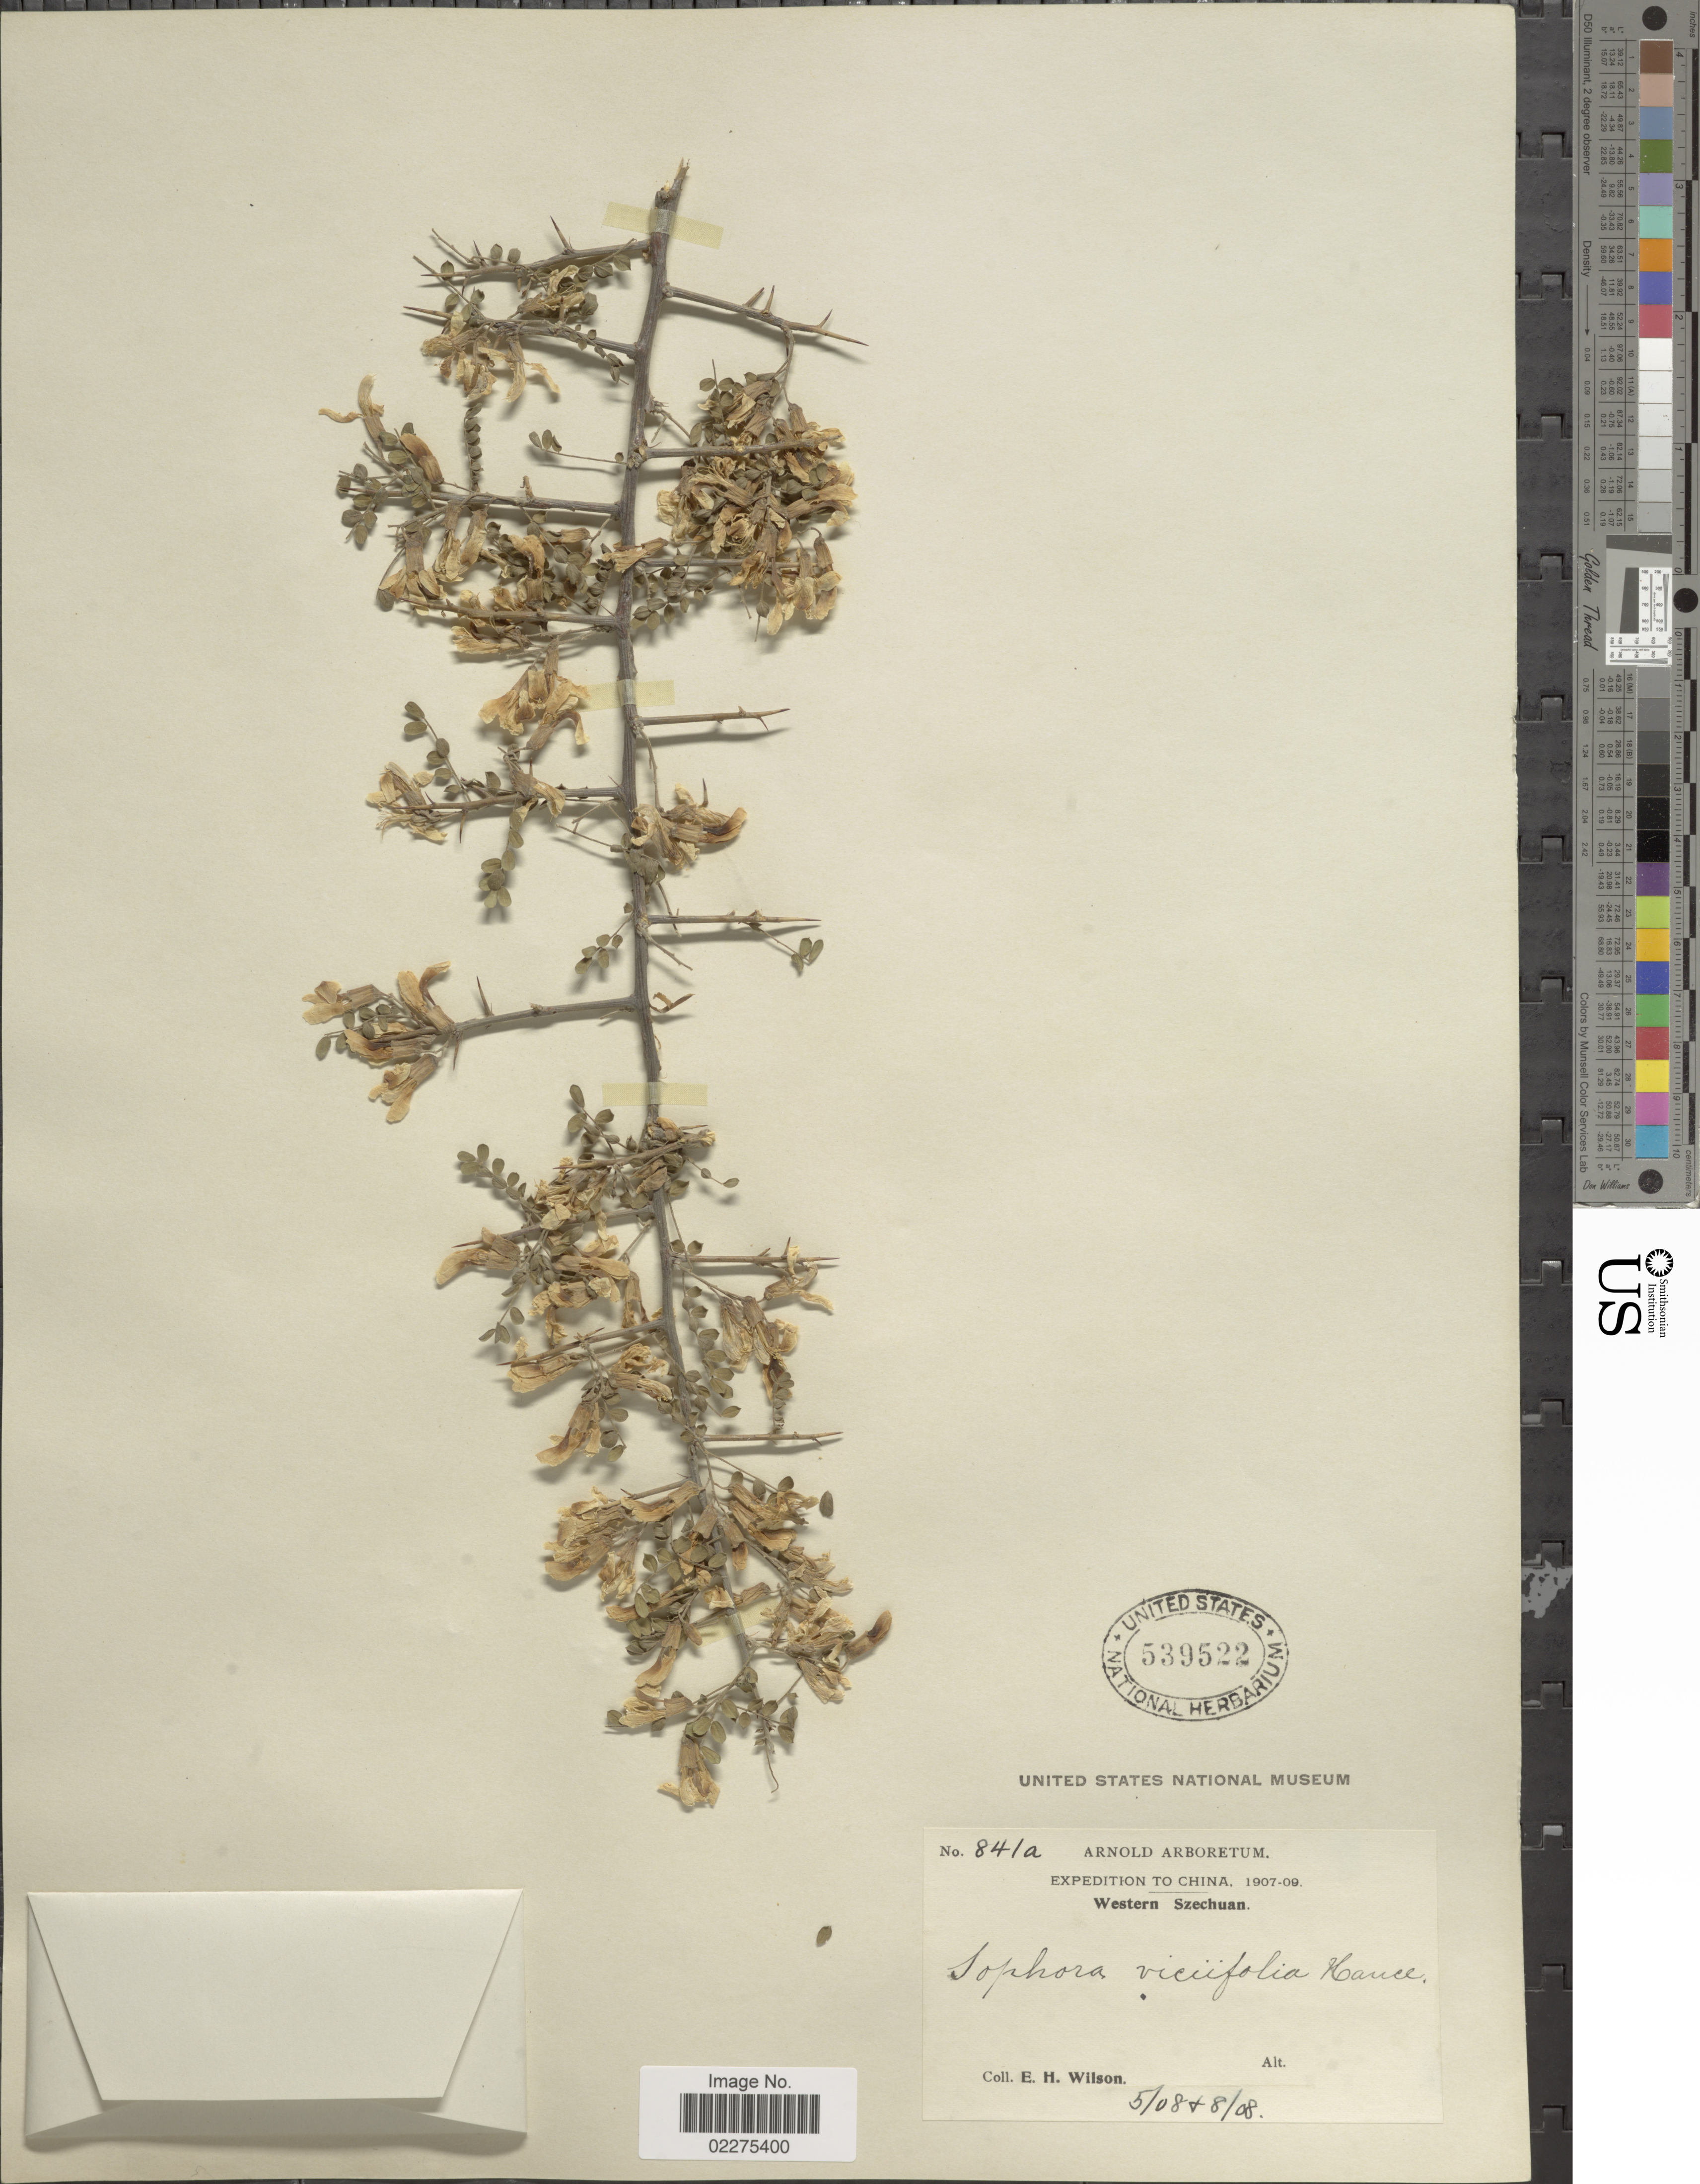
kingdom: Plantae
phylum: Tracheophyta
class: Magnoliopsida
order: Fabales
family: Fabaceae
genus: Sophora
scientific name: Sophora davidii var. davidii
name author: (Franch.) Skeels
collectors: E. Wilson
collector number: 841a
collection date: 1908-05/1908-08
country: China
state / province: Sichuan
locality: Western Szechuan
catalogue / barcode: US 539522